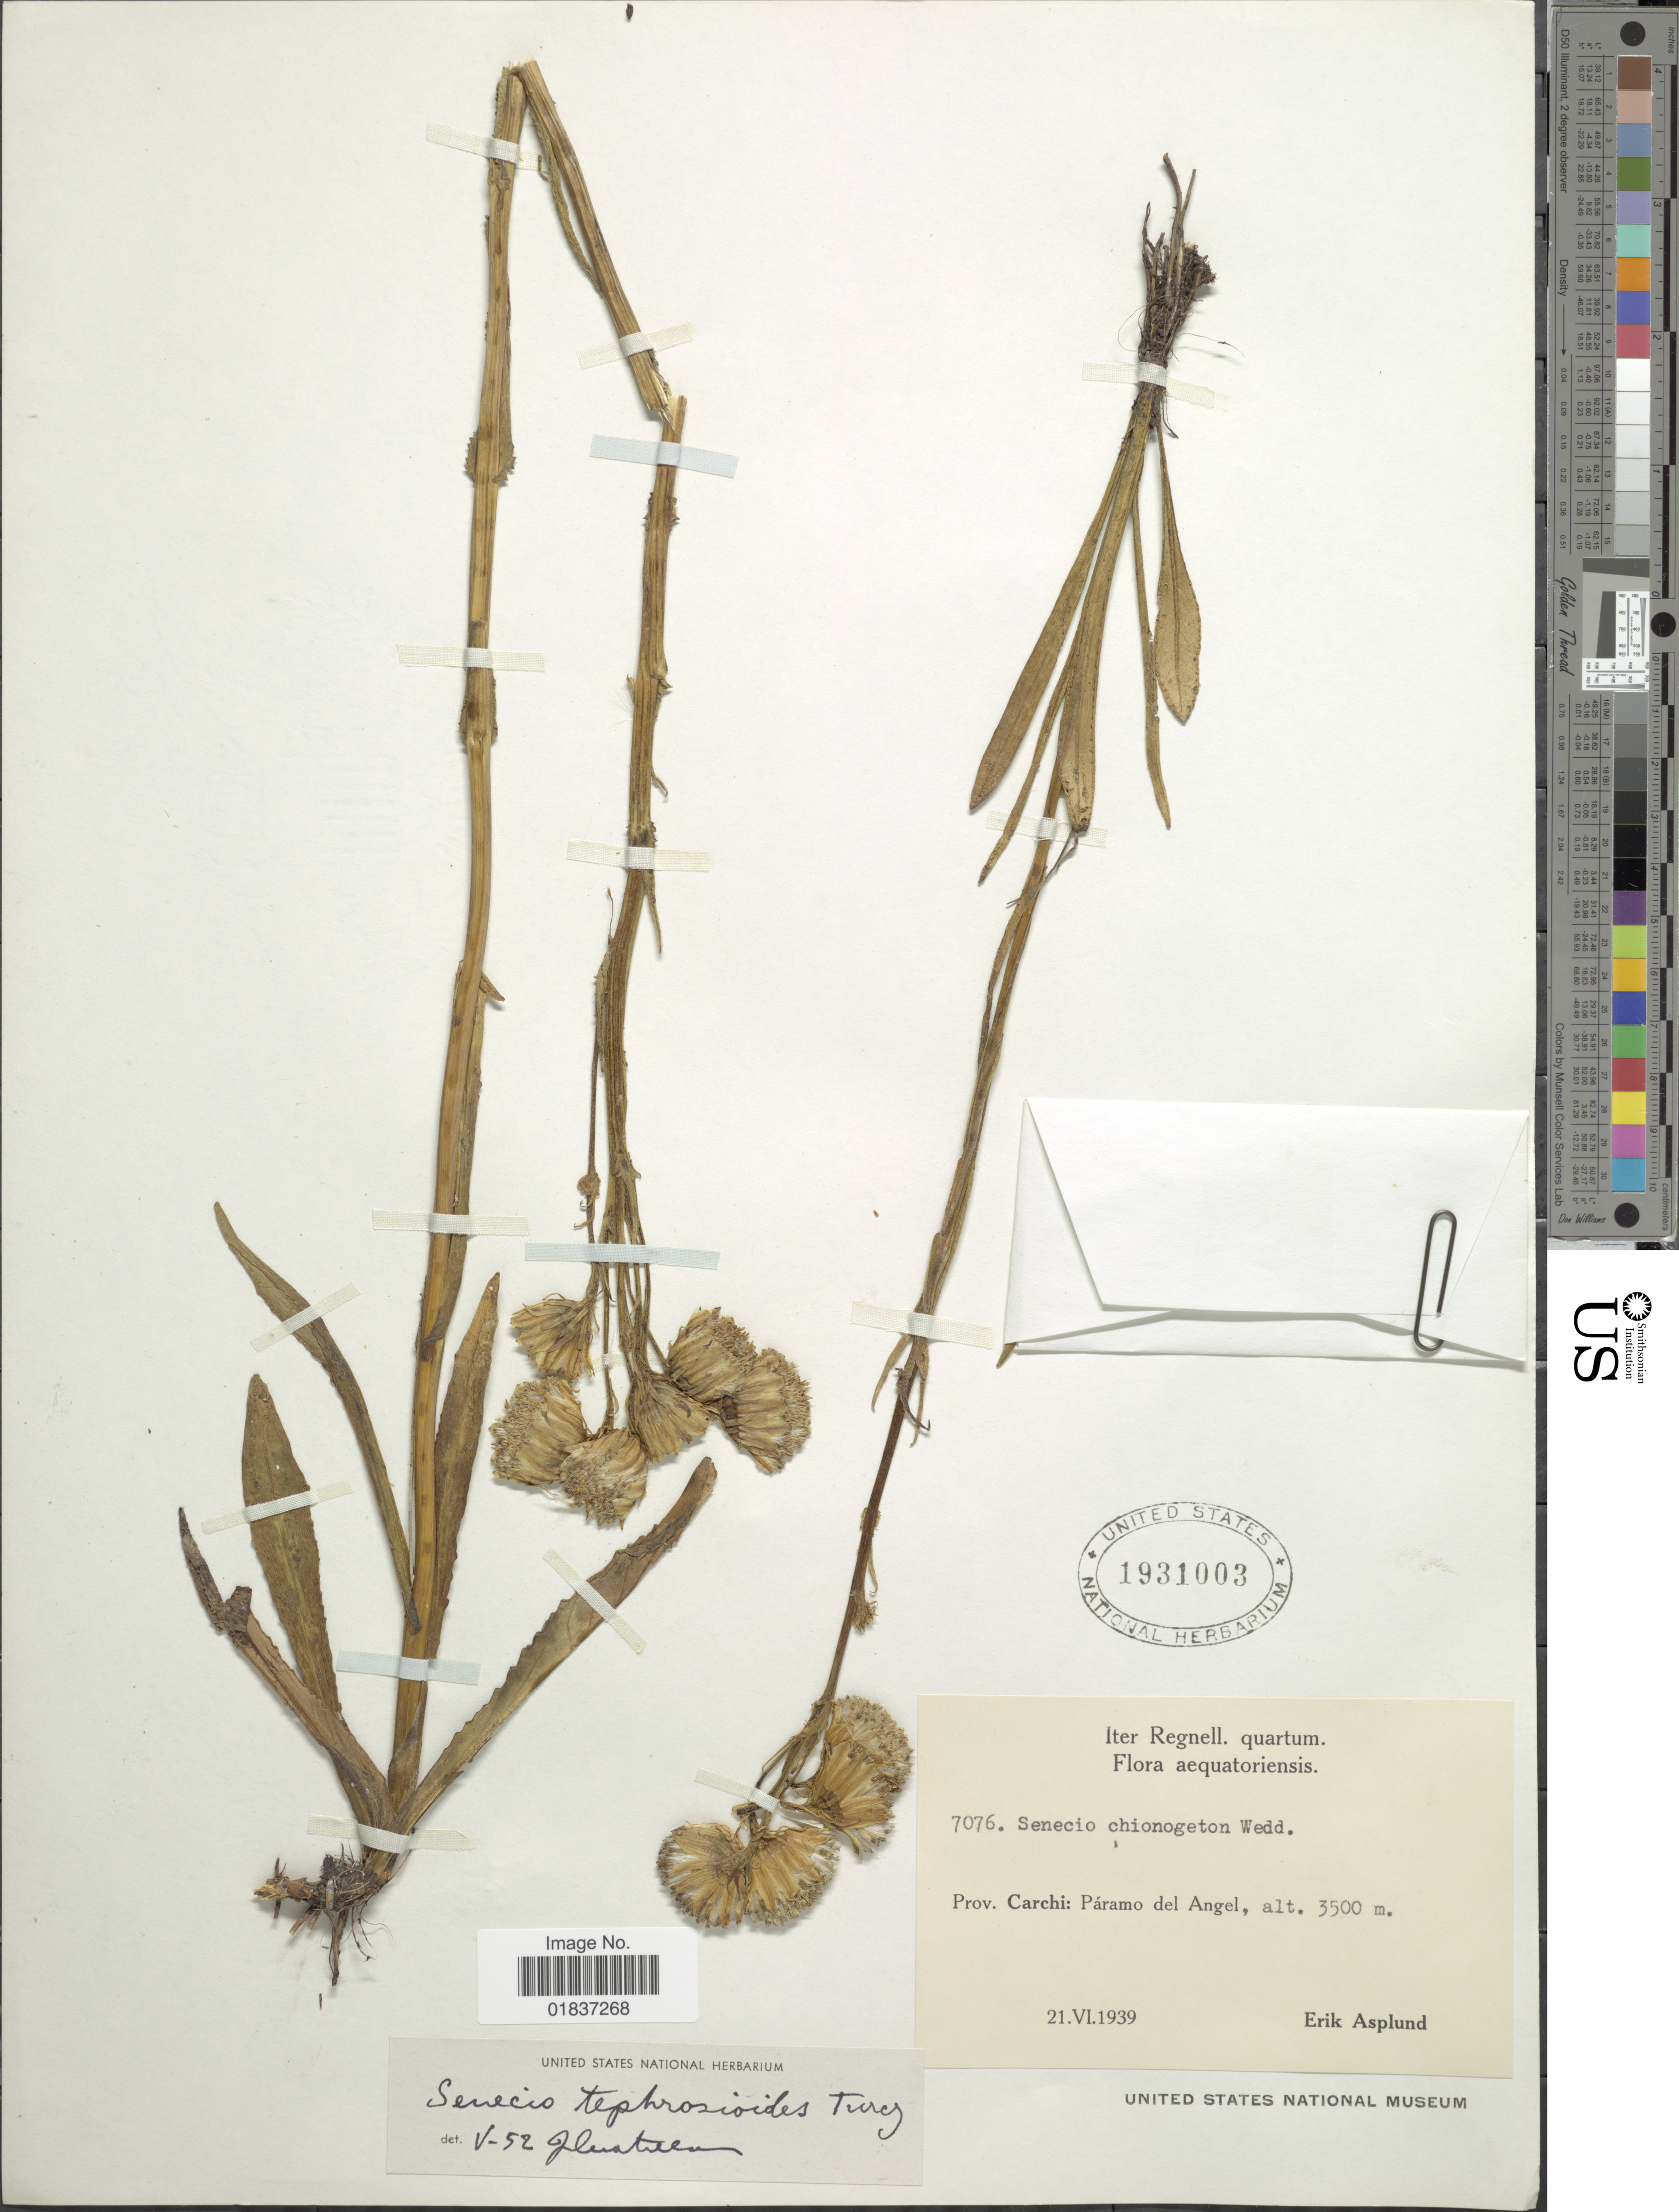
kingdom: Plantae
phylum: Tracheophyta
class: Magnoliopsida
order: Asterales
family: Asteraceae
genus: Senecio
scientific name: Senecio tephrosioides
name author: Turcz.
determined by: Salomon, Luciana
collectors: E. Asplund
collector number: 7076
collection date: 1939-05-21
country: Ecuador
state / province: Carchi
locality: Prov. Carchi: Paramo del Angel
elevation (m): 3500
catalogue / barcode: US 1931003